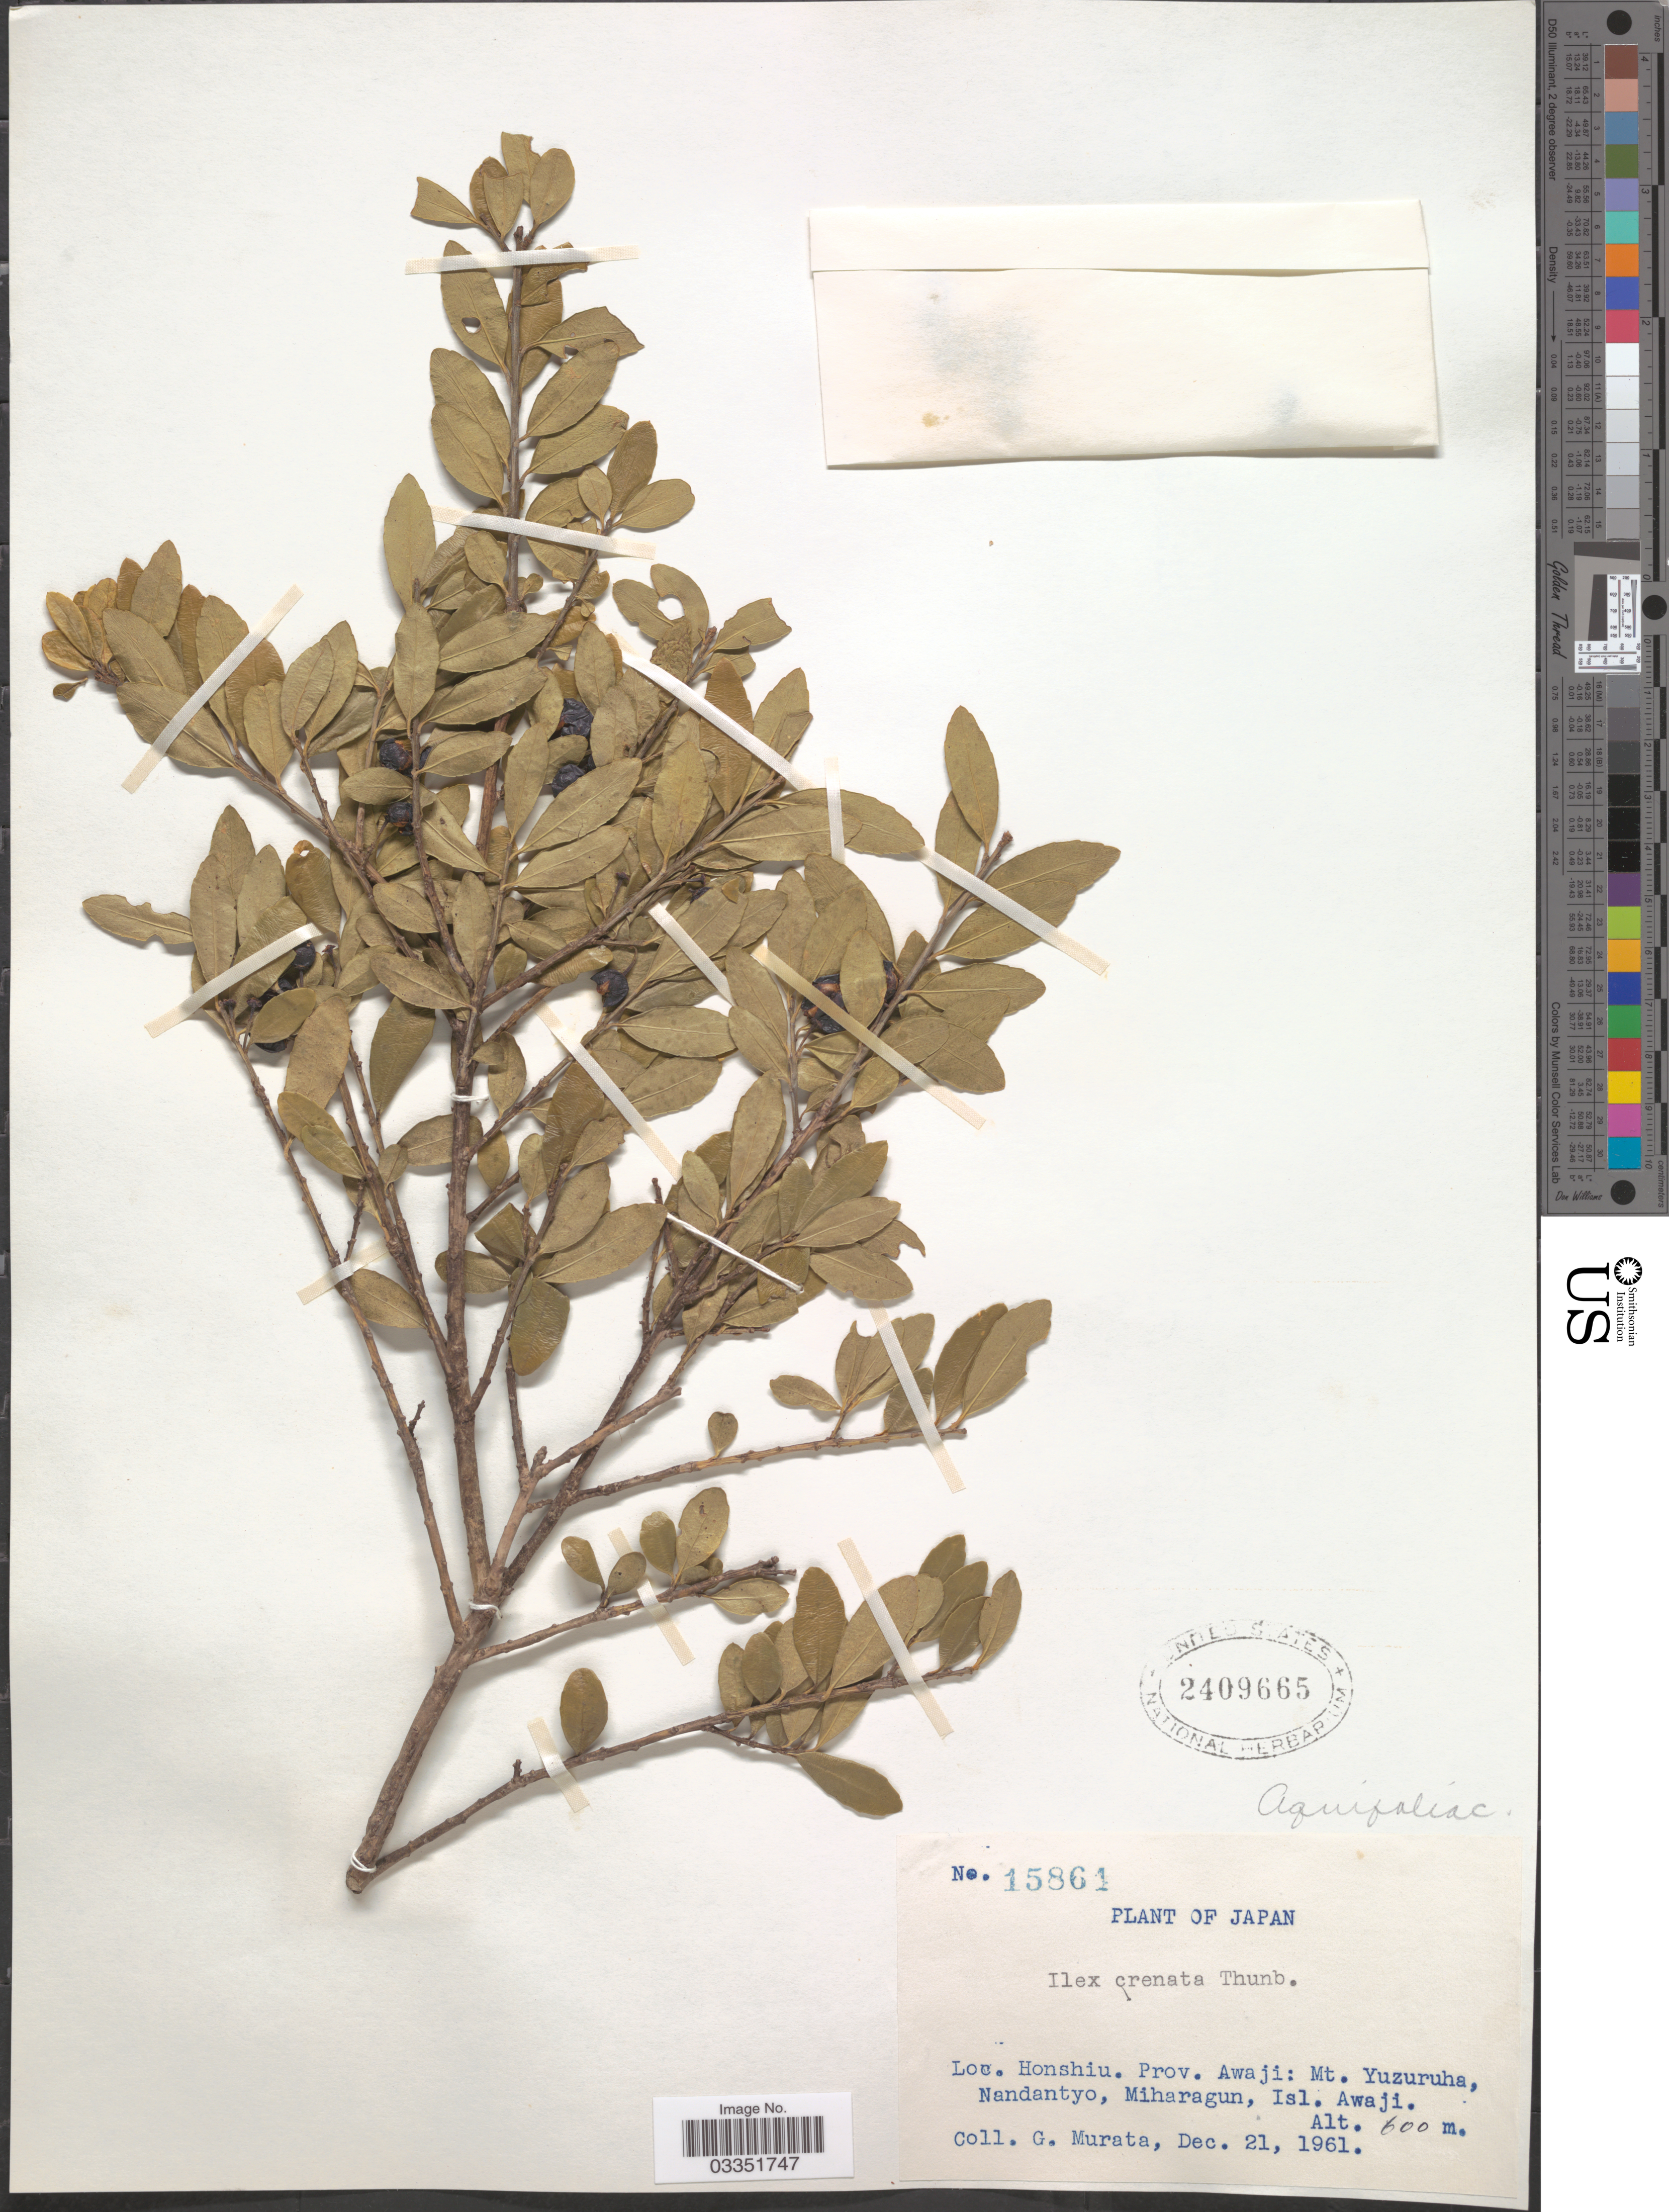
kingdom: Plantae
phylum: Tracheophyta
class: Magnoliopsida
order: Aquifoliales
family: Aquifoliaceae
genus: Ilex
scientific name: Ilex crenata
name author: Thunb.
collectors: G. Murata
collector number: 15861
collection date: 1961-12-21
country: Japan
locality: Honshiu. Prov. Awaji: Mt. Yuzuruha, Nandantyo, Miharagun, Isl. Awaji.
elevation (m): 600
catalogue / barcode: US 2409665